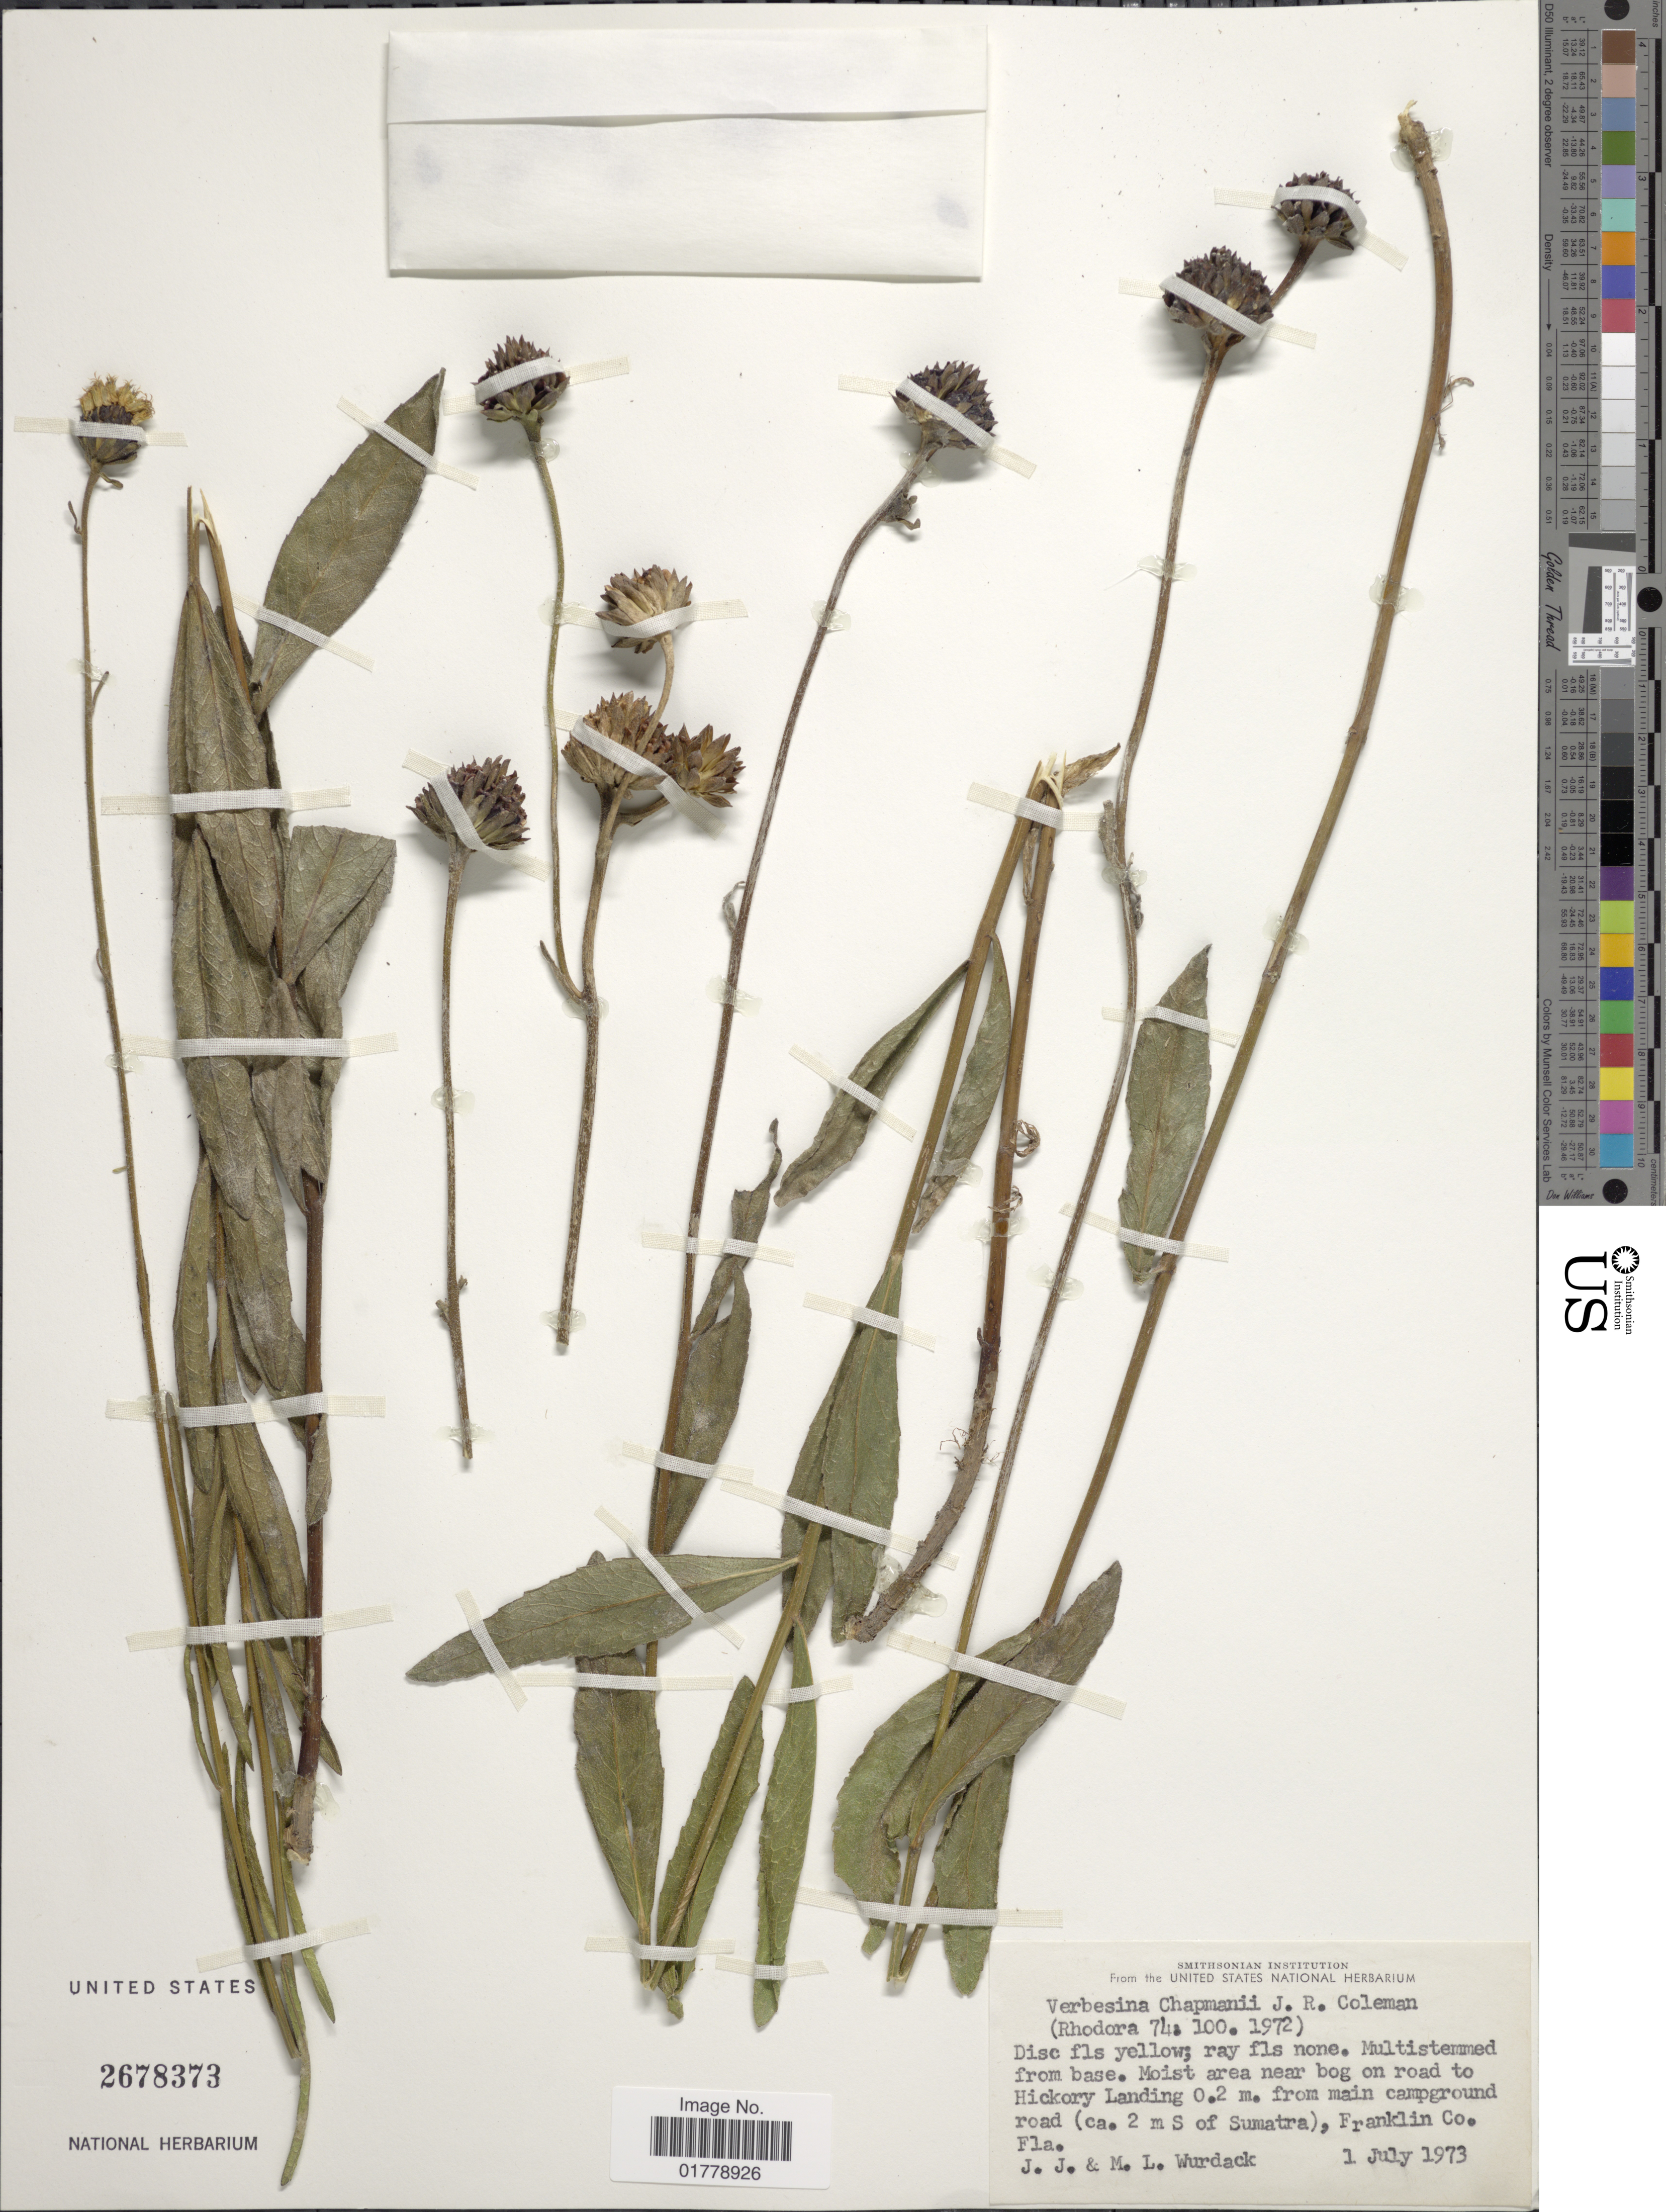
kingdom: Plantae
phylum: Tracheophyta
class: Magnoliopsida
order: Asterales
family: Asteraceae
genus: Verbesina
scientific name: Verbesina chapmanii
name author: J.R. Coleman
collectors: J. J. Wurdack & M. L. Wurdack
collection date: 1973-07-01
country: United States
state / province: Florida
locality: Moist area near bog on road to Hickory Landing 0.2 m. from main campground road (ca. 2 m S of Sumatra), Franklin Co. Fla.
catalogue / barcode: US 2678373